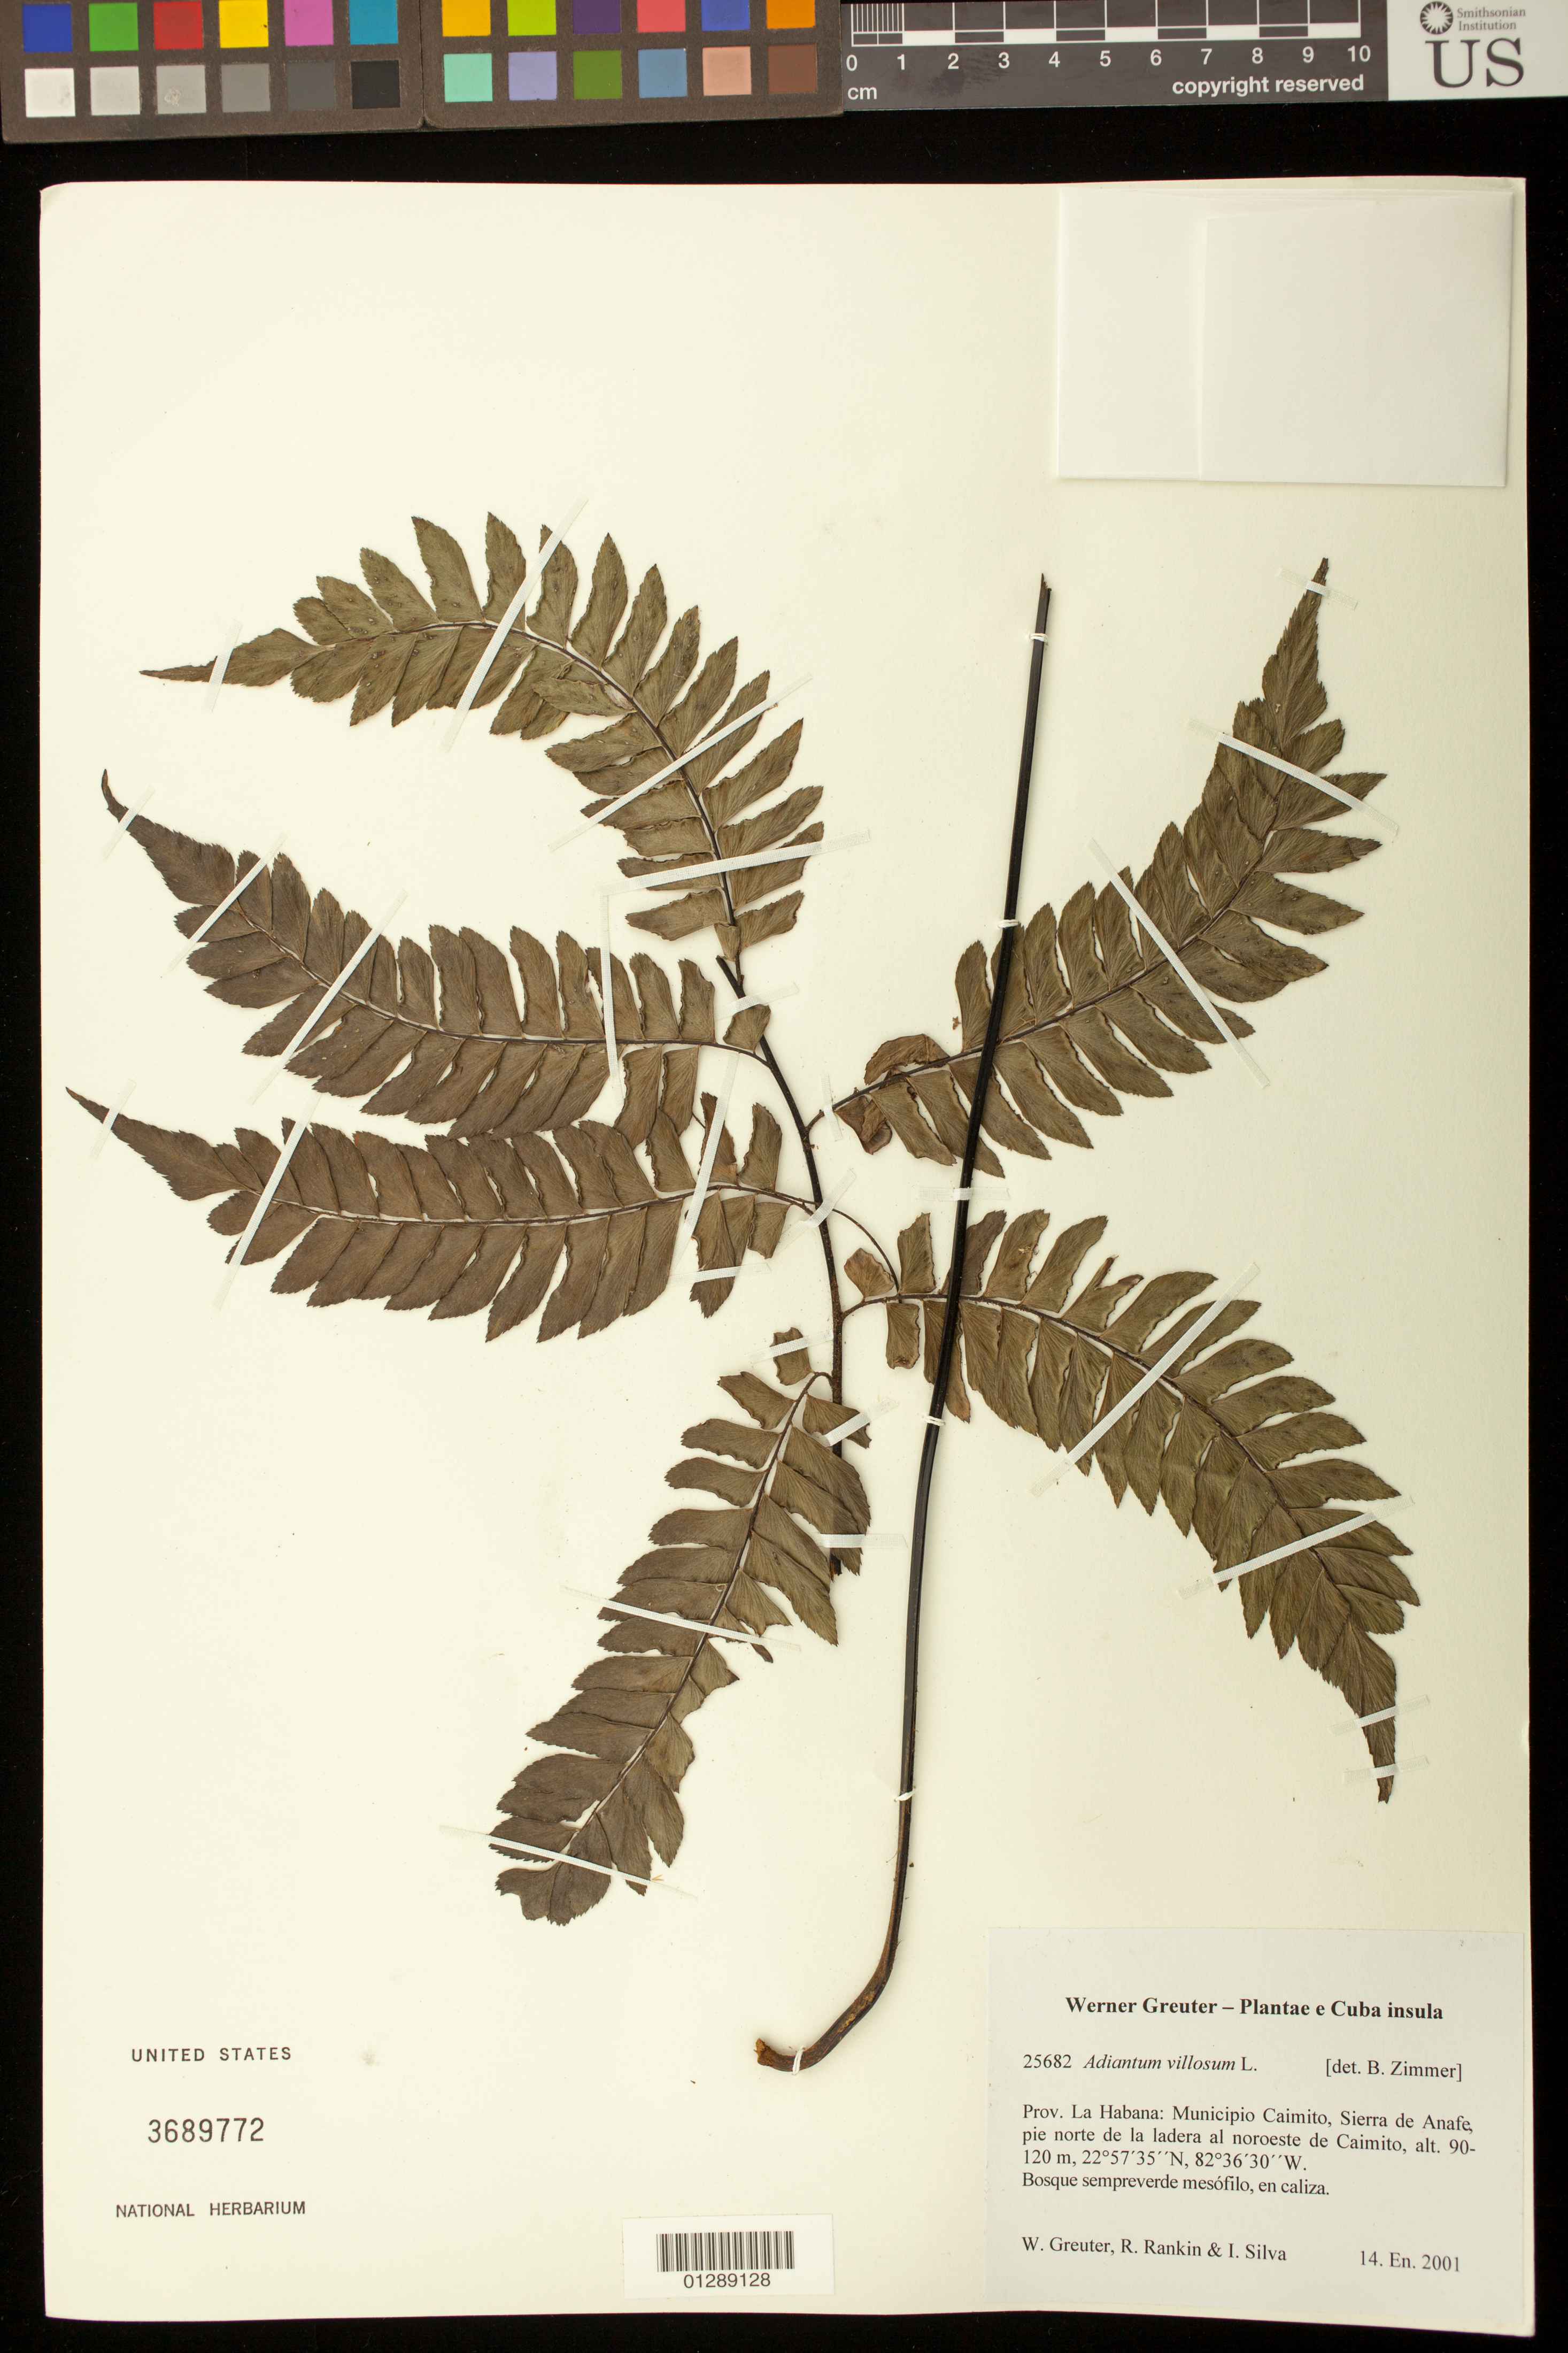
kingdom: Plantae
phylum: Tracheophyta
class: Polypodiopsida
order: Polypodiales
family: Pteridaceae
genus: Adiantum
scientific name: Adiantum villosum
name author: L.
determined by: Zimmer, B.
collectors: W. R. Greuter, R. Rankin Rodriguez & I. Silva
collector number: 25682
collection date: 2001-01-14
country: Cuba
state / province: La Habana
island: Cuba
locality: Municipio Caimito, Sierra de Anafe, pie norte de la ladera al noreste de Caimito.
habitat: Bosque sempreverde mesófilo, en caliza.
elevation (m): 90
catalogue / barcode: US 3689772